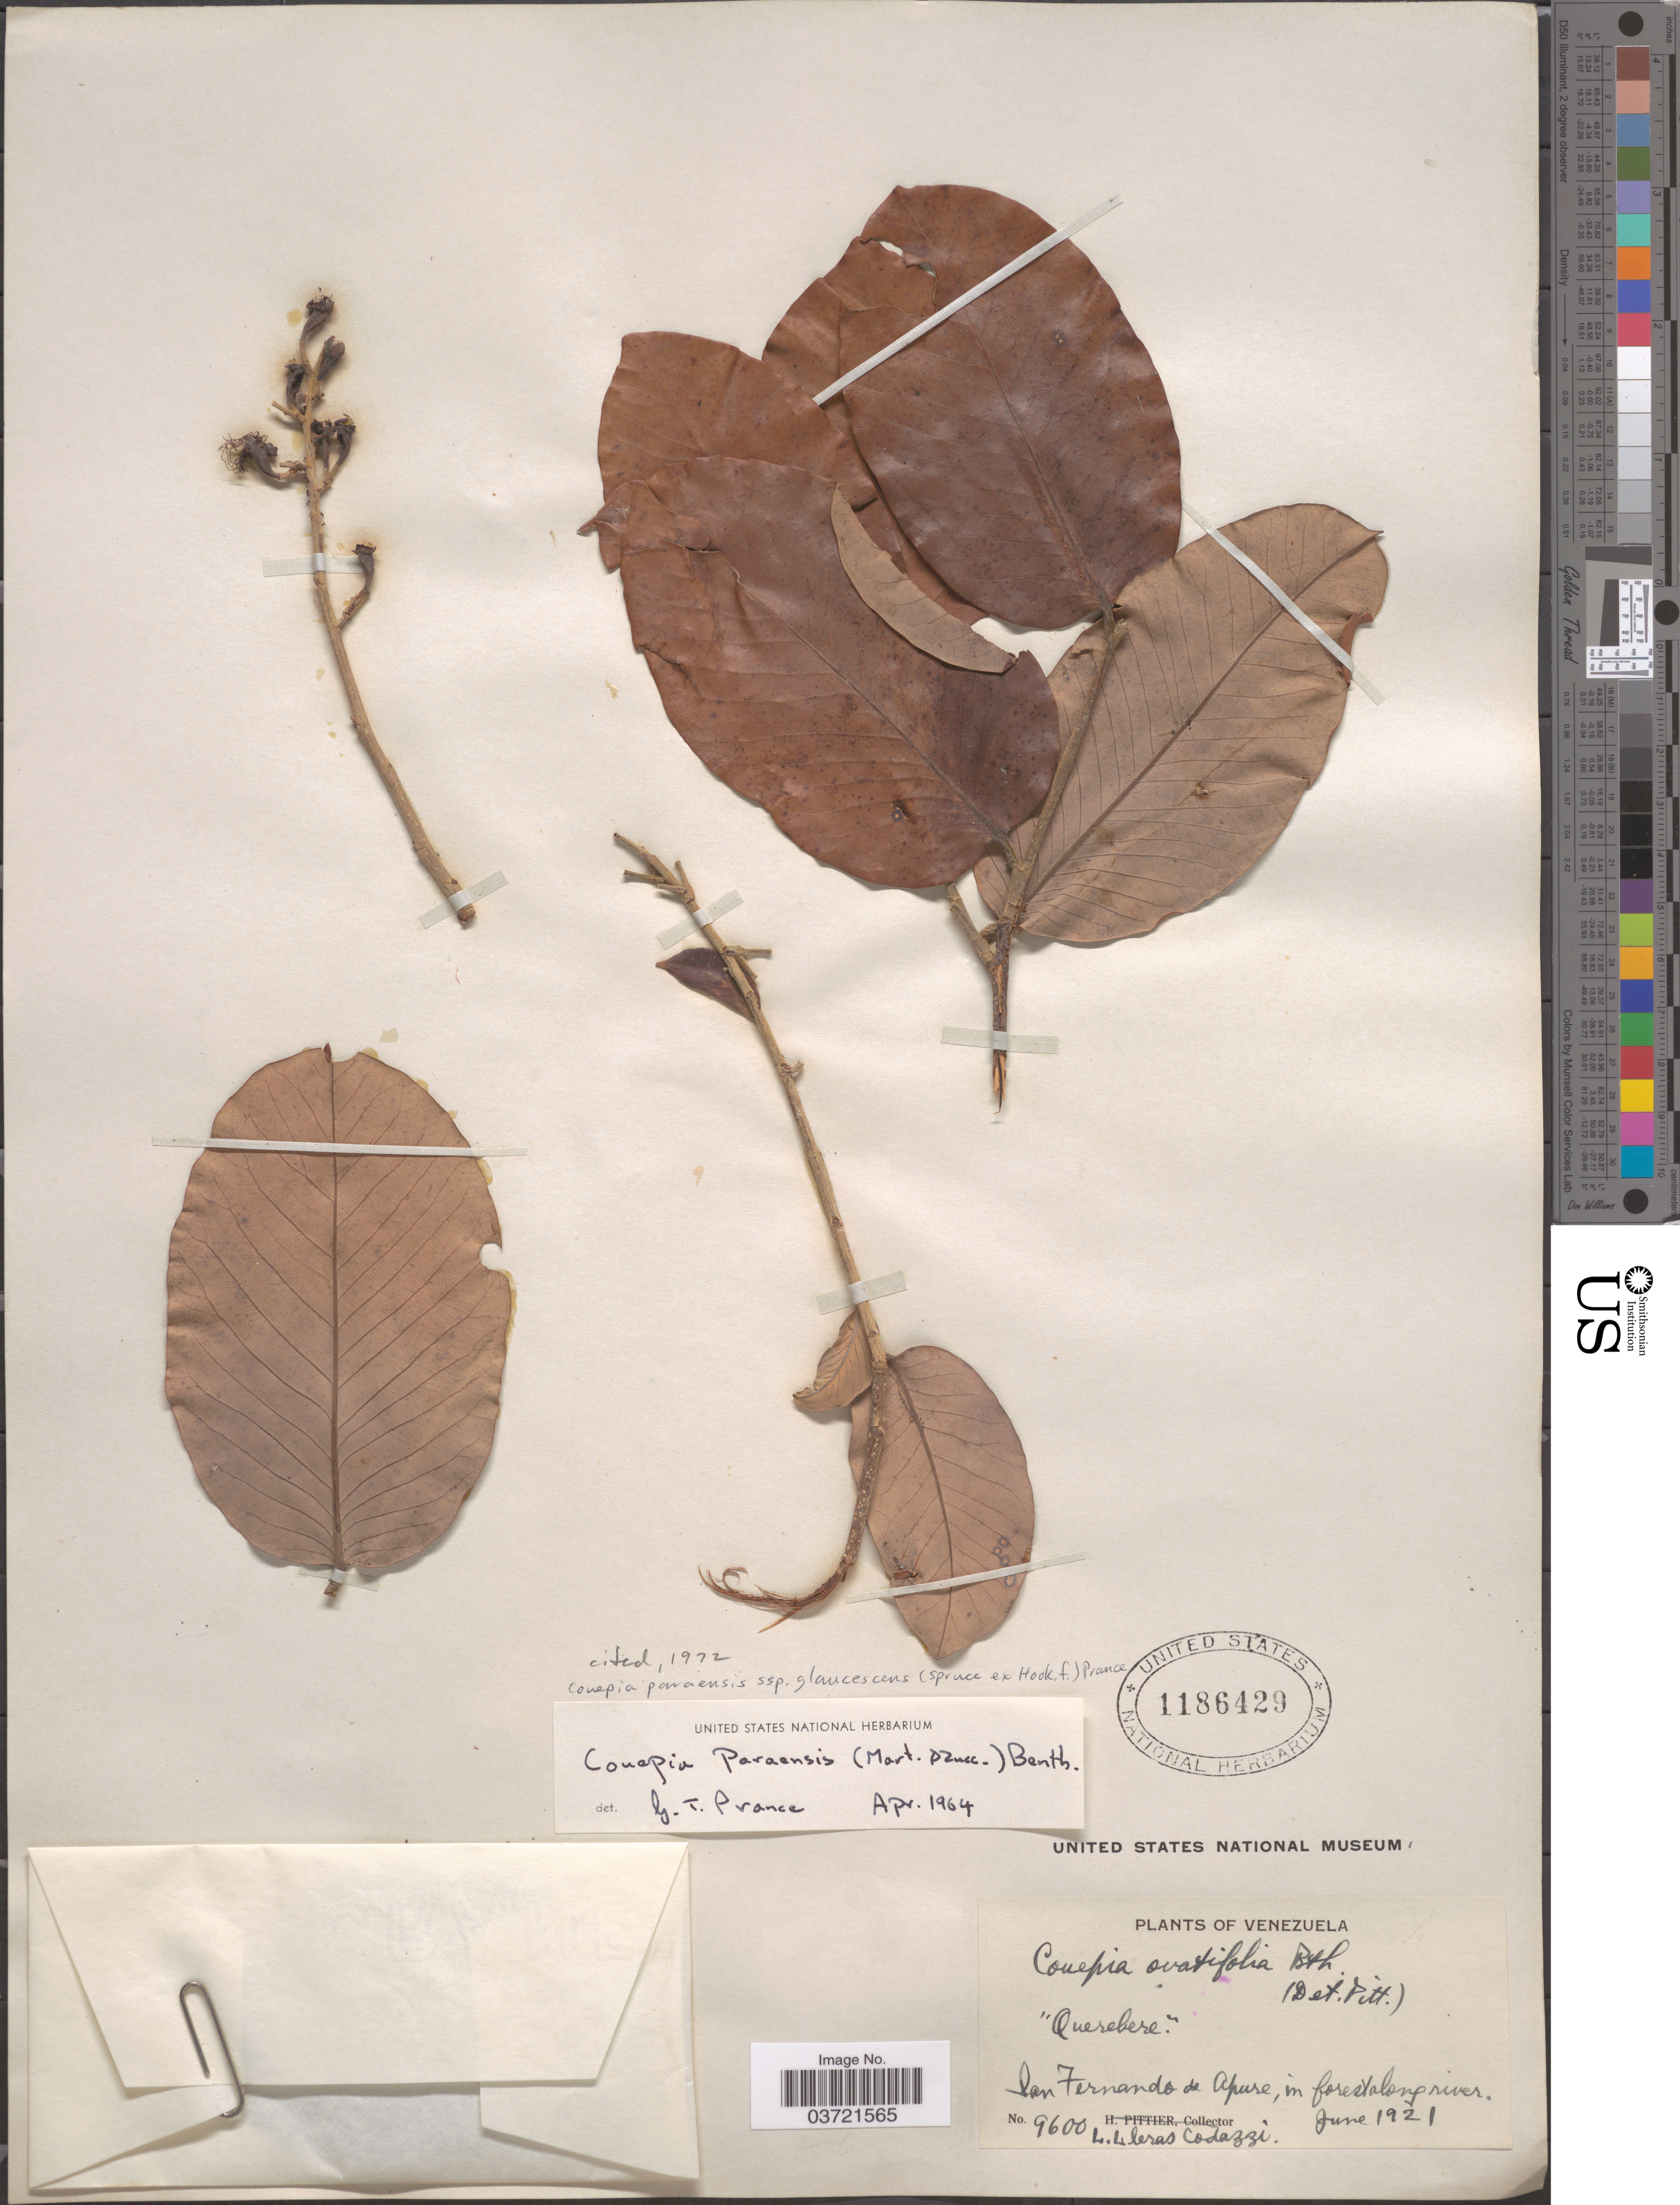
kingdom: Plantae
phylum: Tracheophyta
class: Magnoliopsida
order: Malpighiales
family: Chrysobalanaceae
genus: Couepia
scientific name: Couepia paraensis subsp. glaucescens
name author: (Spruce ex Hook. f.) Prance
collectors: L. Codazzi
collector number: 9600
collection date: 1921-06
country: Venezuela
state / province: Apure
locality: San Fernando de Apure, in forest along river.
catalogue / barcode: US 1186429